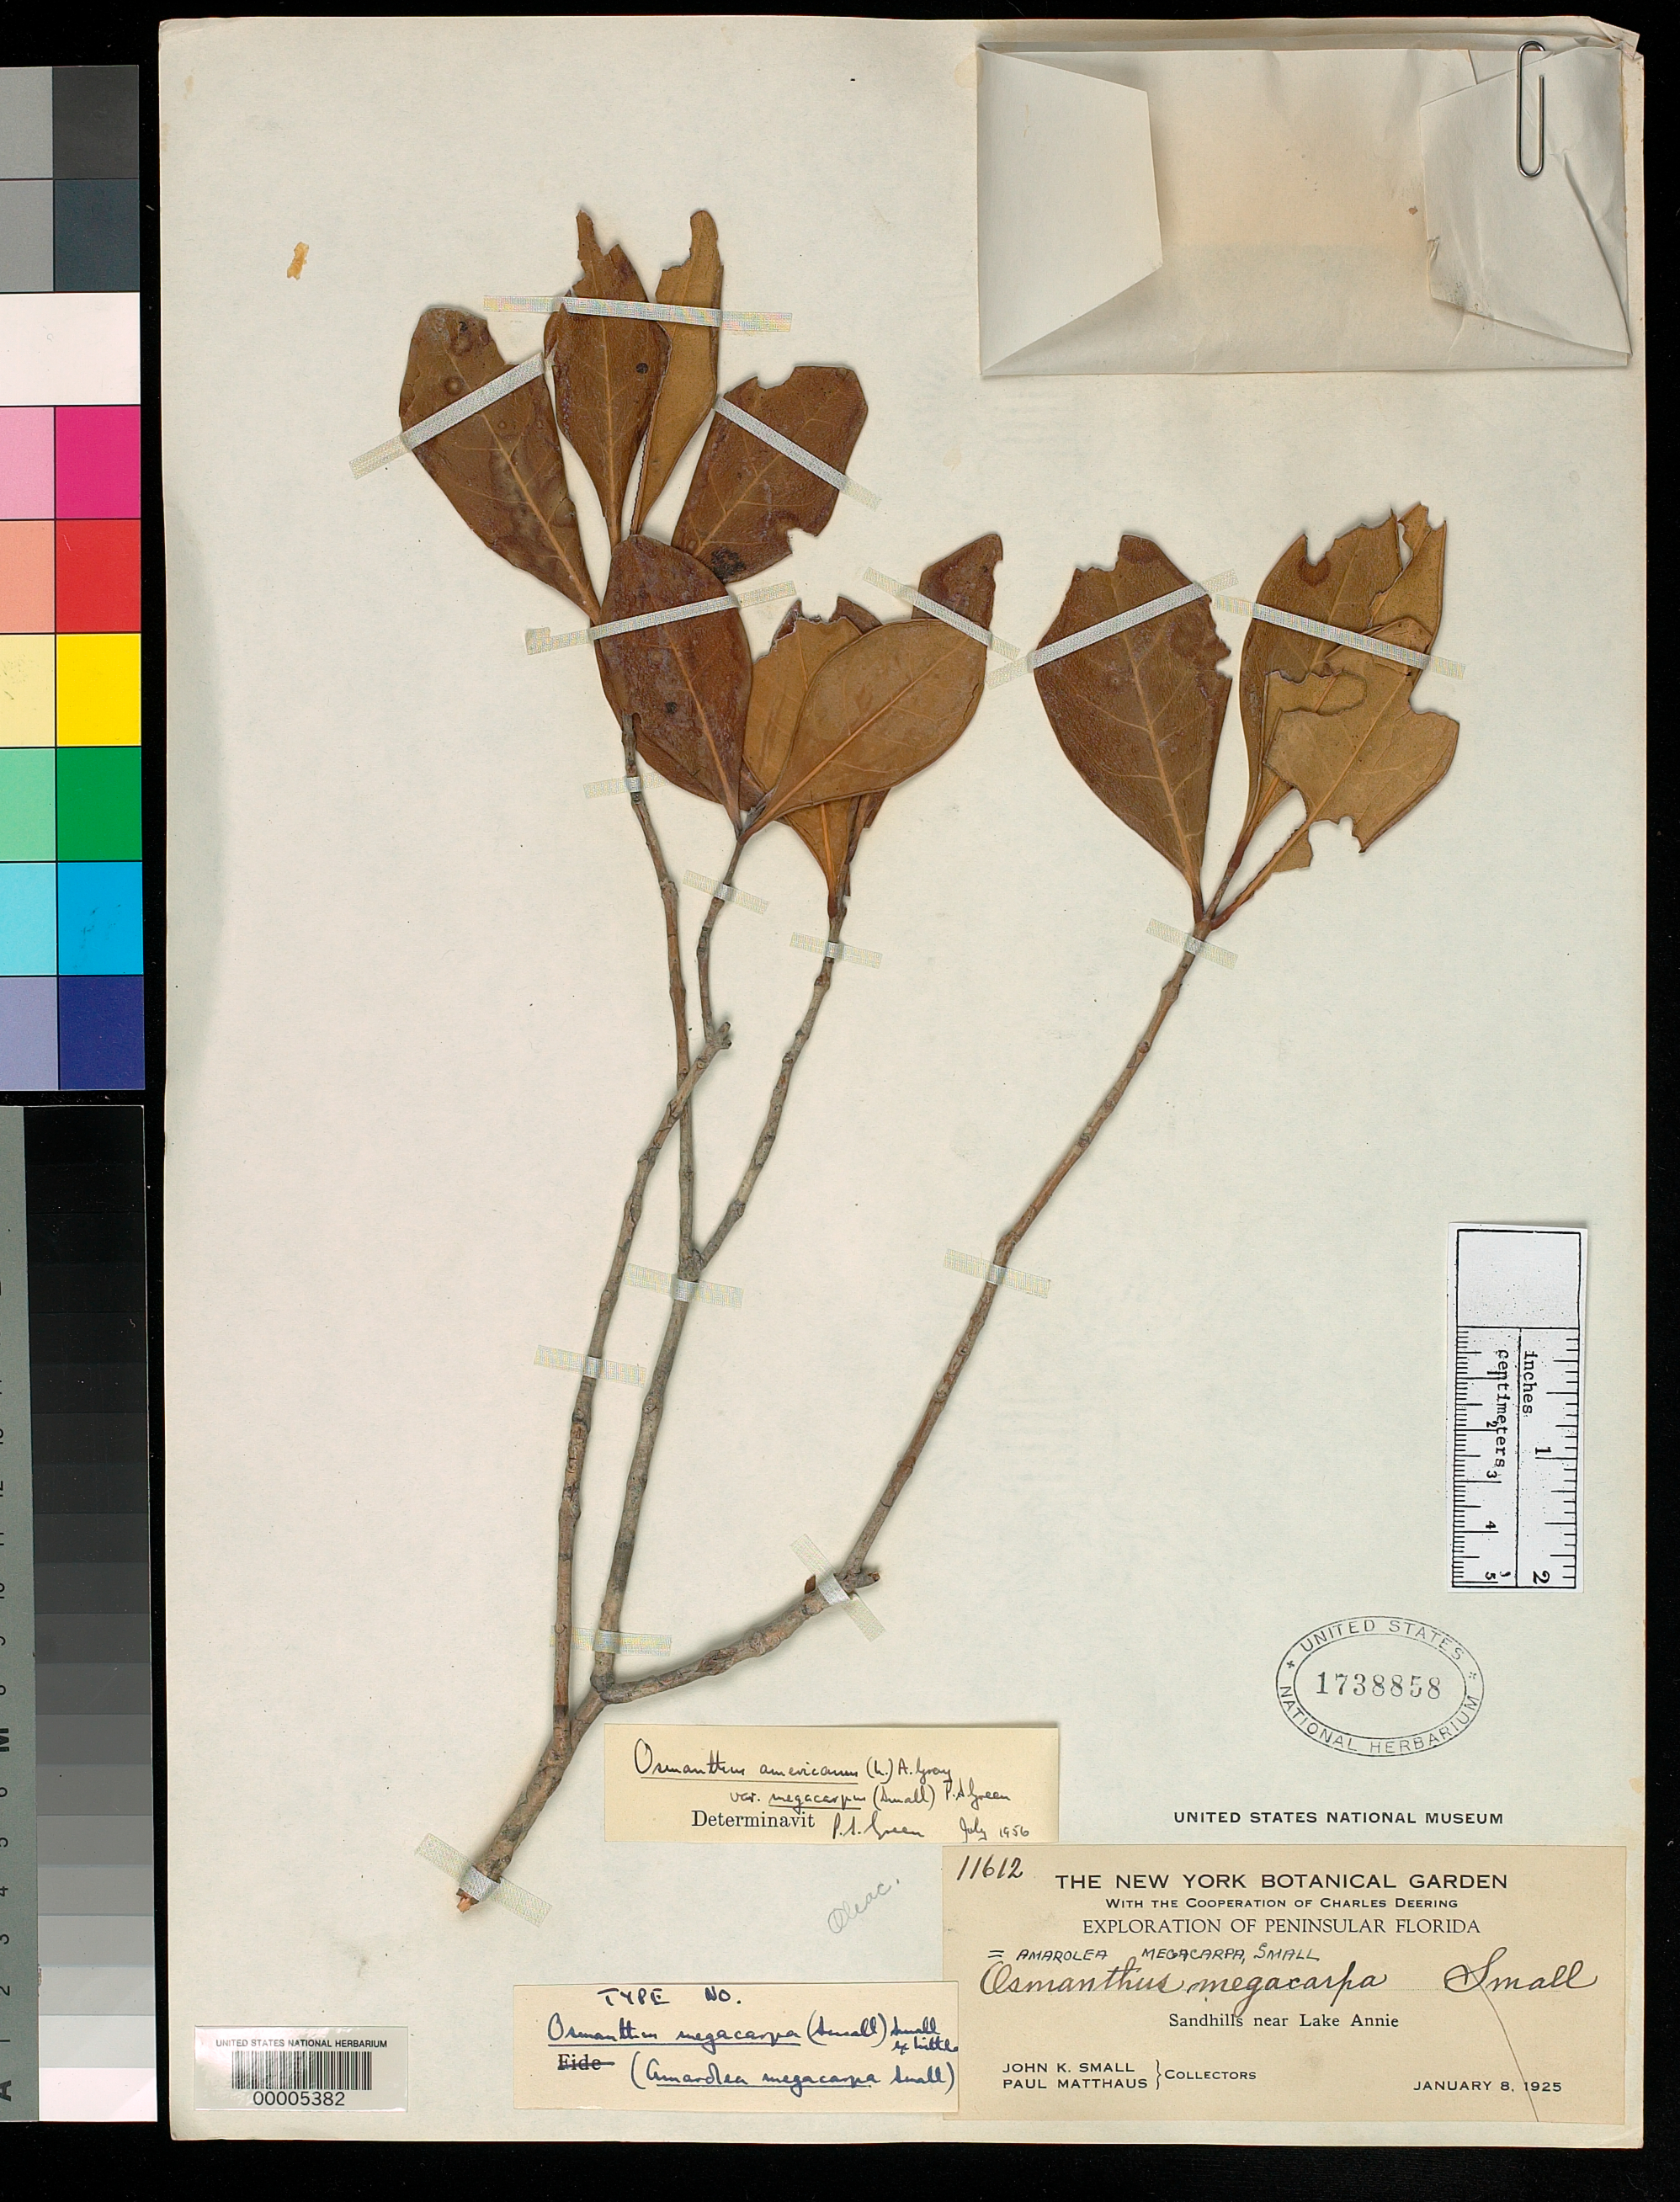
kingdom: Plantae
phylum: Tracheophyta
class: Magnoliopsida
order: Lamiales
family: Oleaceae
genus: Amarolea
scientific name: Amarolea megacarpa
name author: Small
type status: Isotype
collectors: J. K. Small & P. Matthaus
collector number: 11612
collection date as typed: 08 Jan 1925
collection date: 1925-01-08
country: United States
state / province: Florida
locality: Lake Annie.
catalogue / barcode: US 1738858